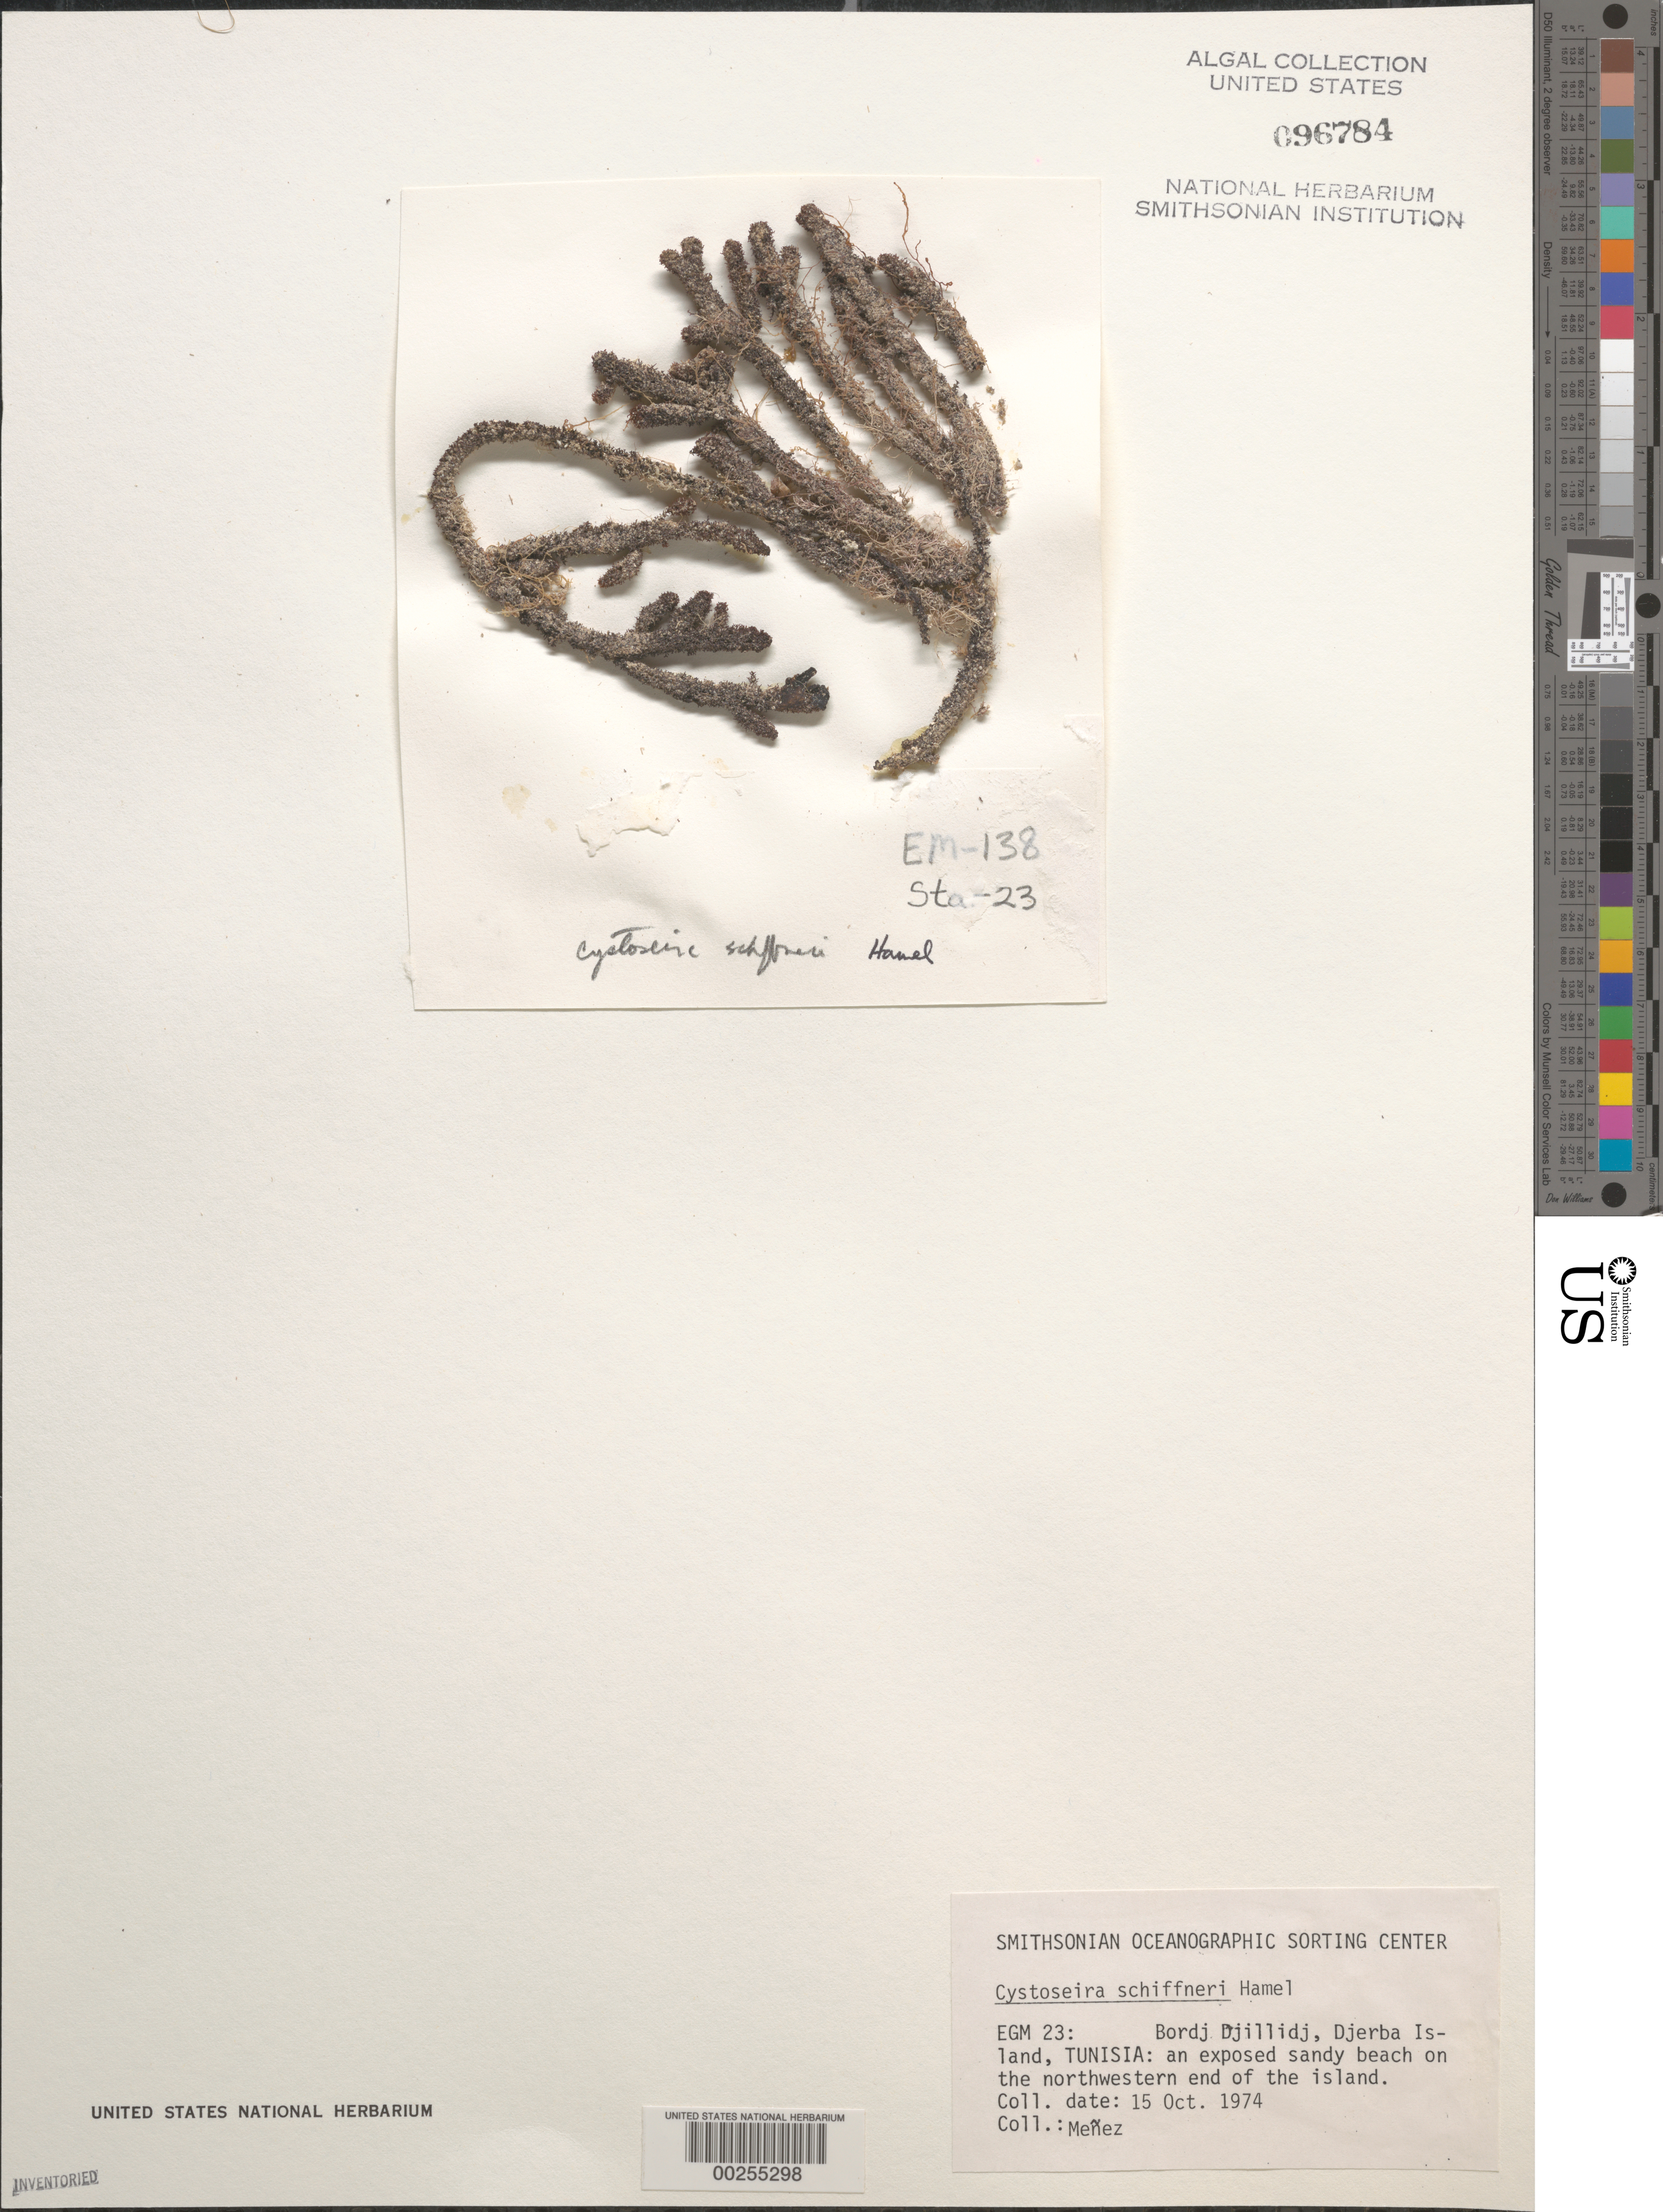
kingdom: Chromista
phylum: Ochrophyta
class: Phaeophyceae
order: Fucales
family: Sargassaceae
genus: Cystoseira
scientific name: Cystoseira schiffneri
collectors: Meñez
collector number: EGM 23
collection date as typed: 15 Oct 1974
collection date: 1974-10-15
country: Tunisia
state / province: Medenine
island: Djerba Island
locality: Bordj Djillidj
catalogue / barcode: US 96784